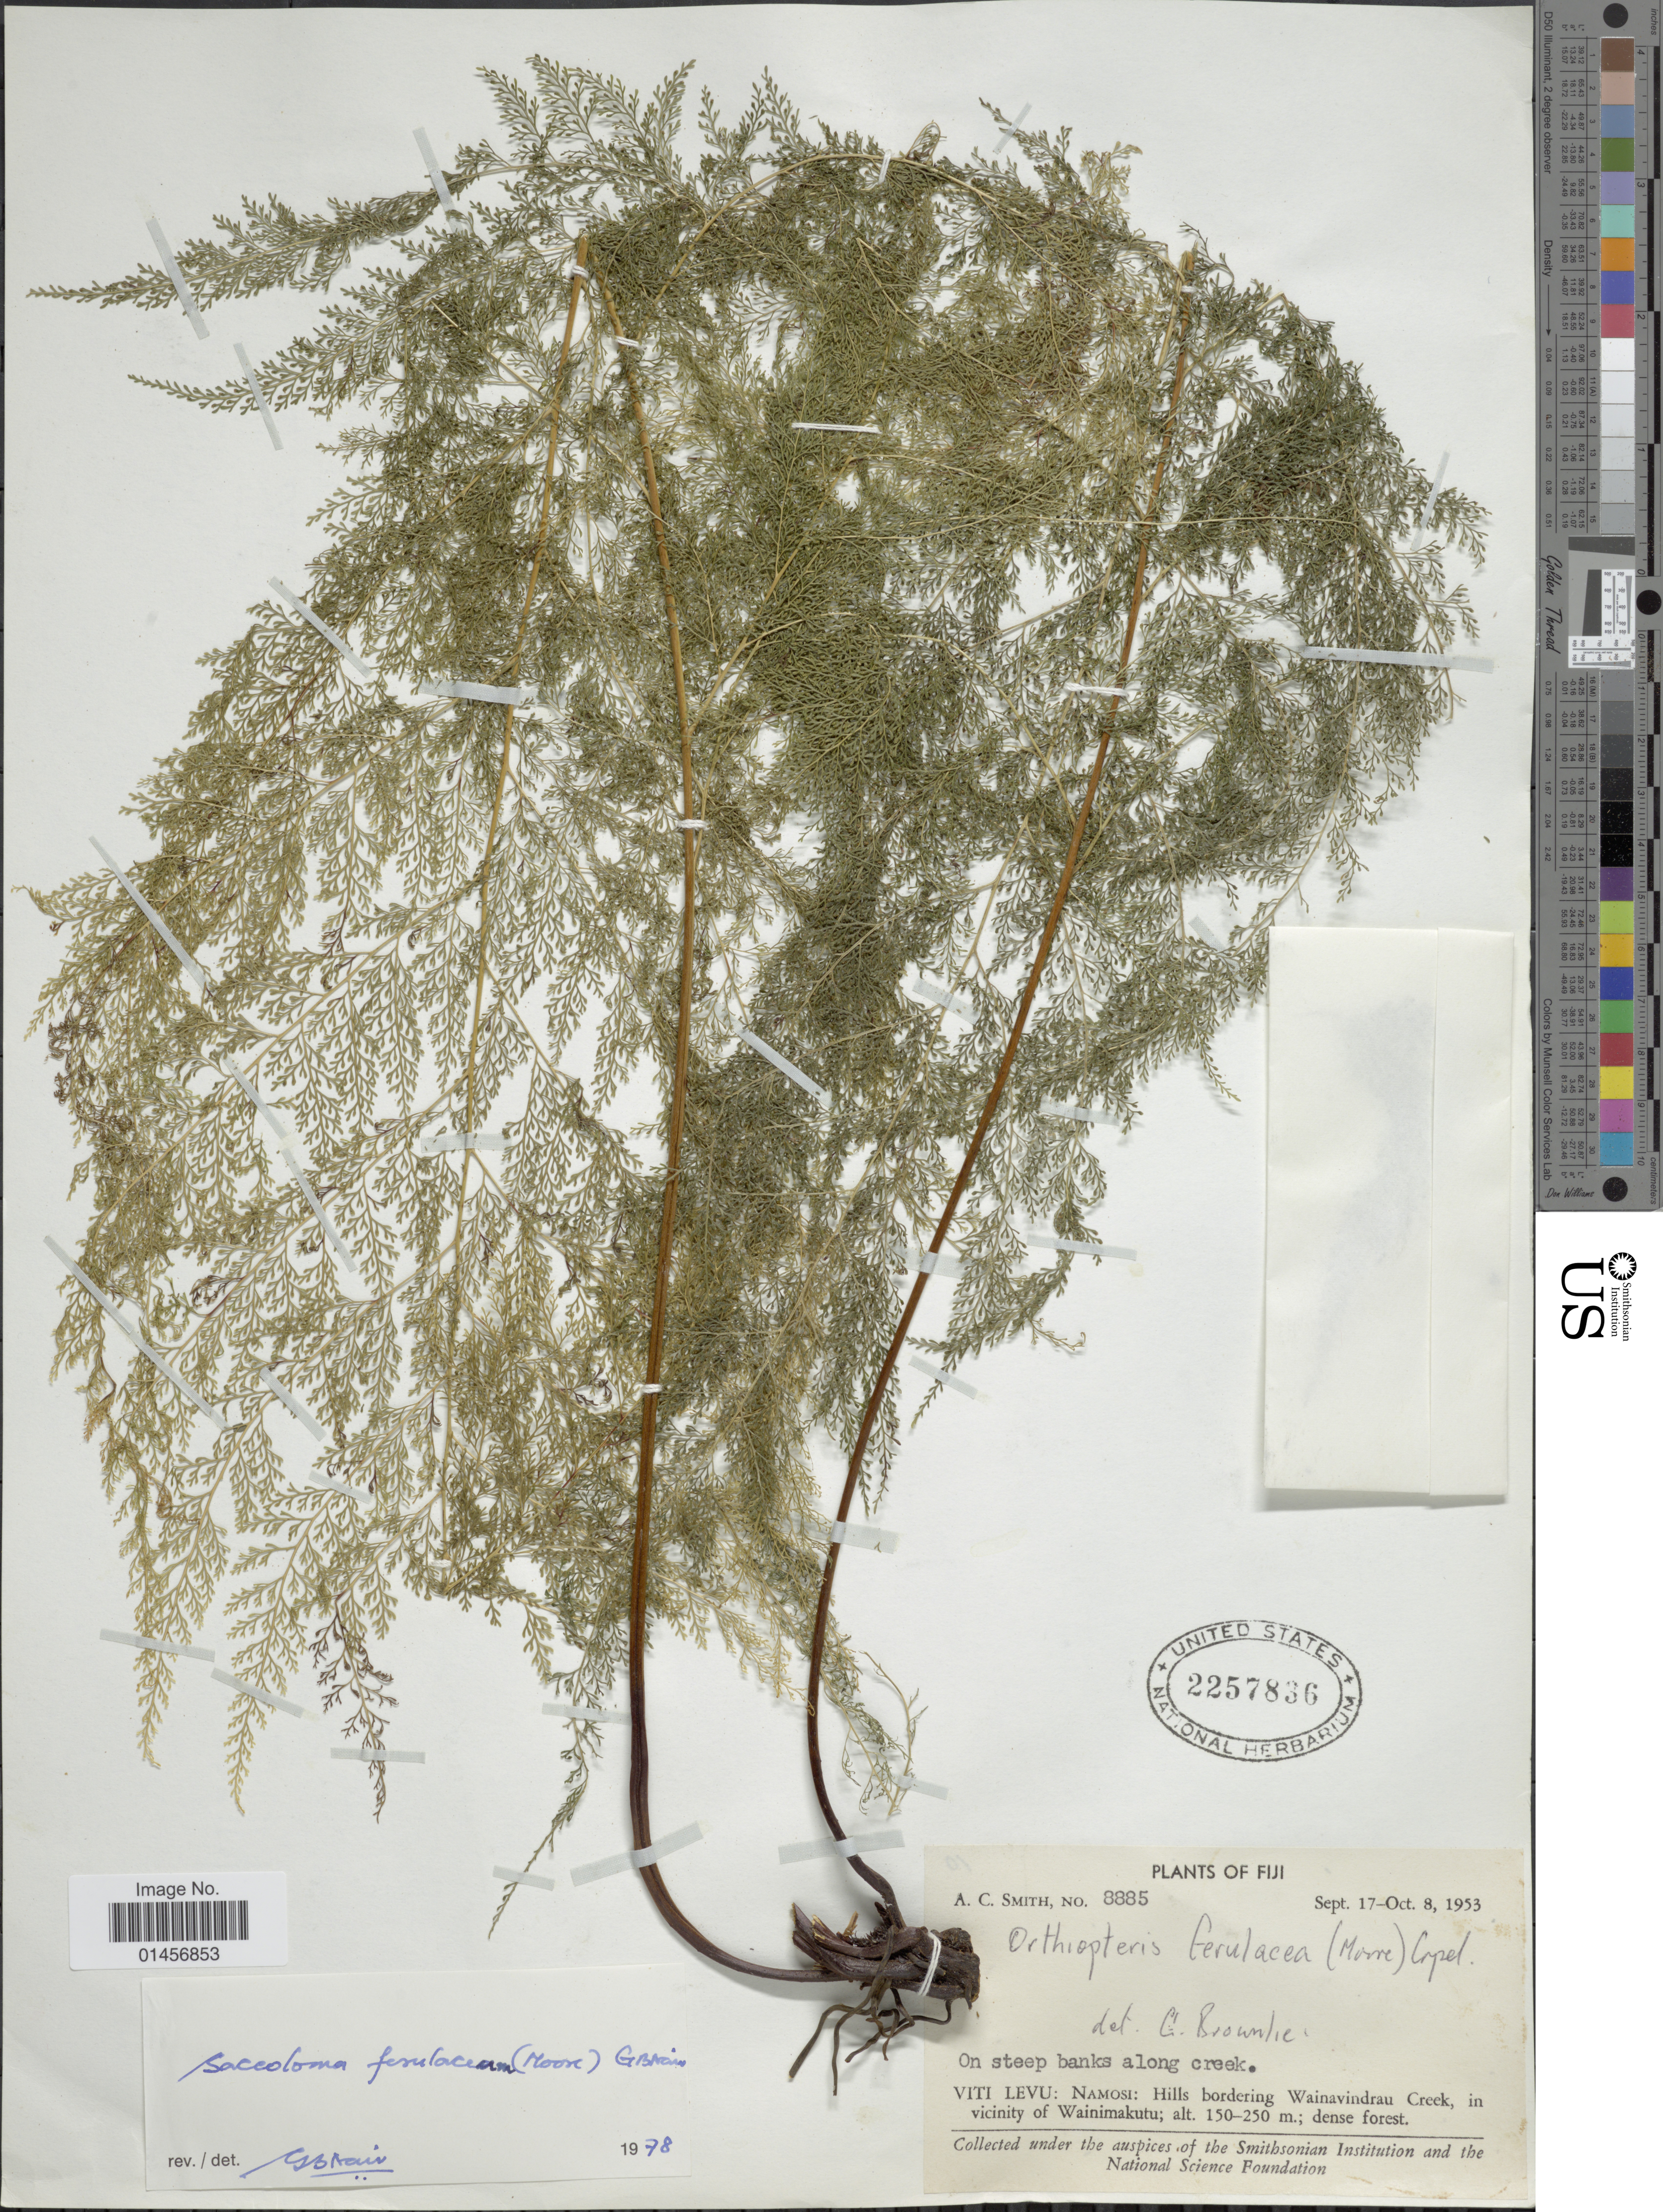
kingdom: Plantae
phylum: Tracheophyta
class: Polypodiopsida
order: Polypodiales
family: Saccolomataceae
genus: Saccoloma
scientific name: Saccoloma ferulaceum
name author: (T. Moore) R.M. Tryon & A.F. Tryon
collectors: A. C. Smith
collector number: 8885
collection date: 1953-09-17/1953-10-08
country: Fiji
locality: Viti Levu: Namosi: Hills bordering Wainavindrau Creek, in vicinity of Wainimakutu.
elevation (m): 150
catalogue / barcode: US 2257836